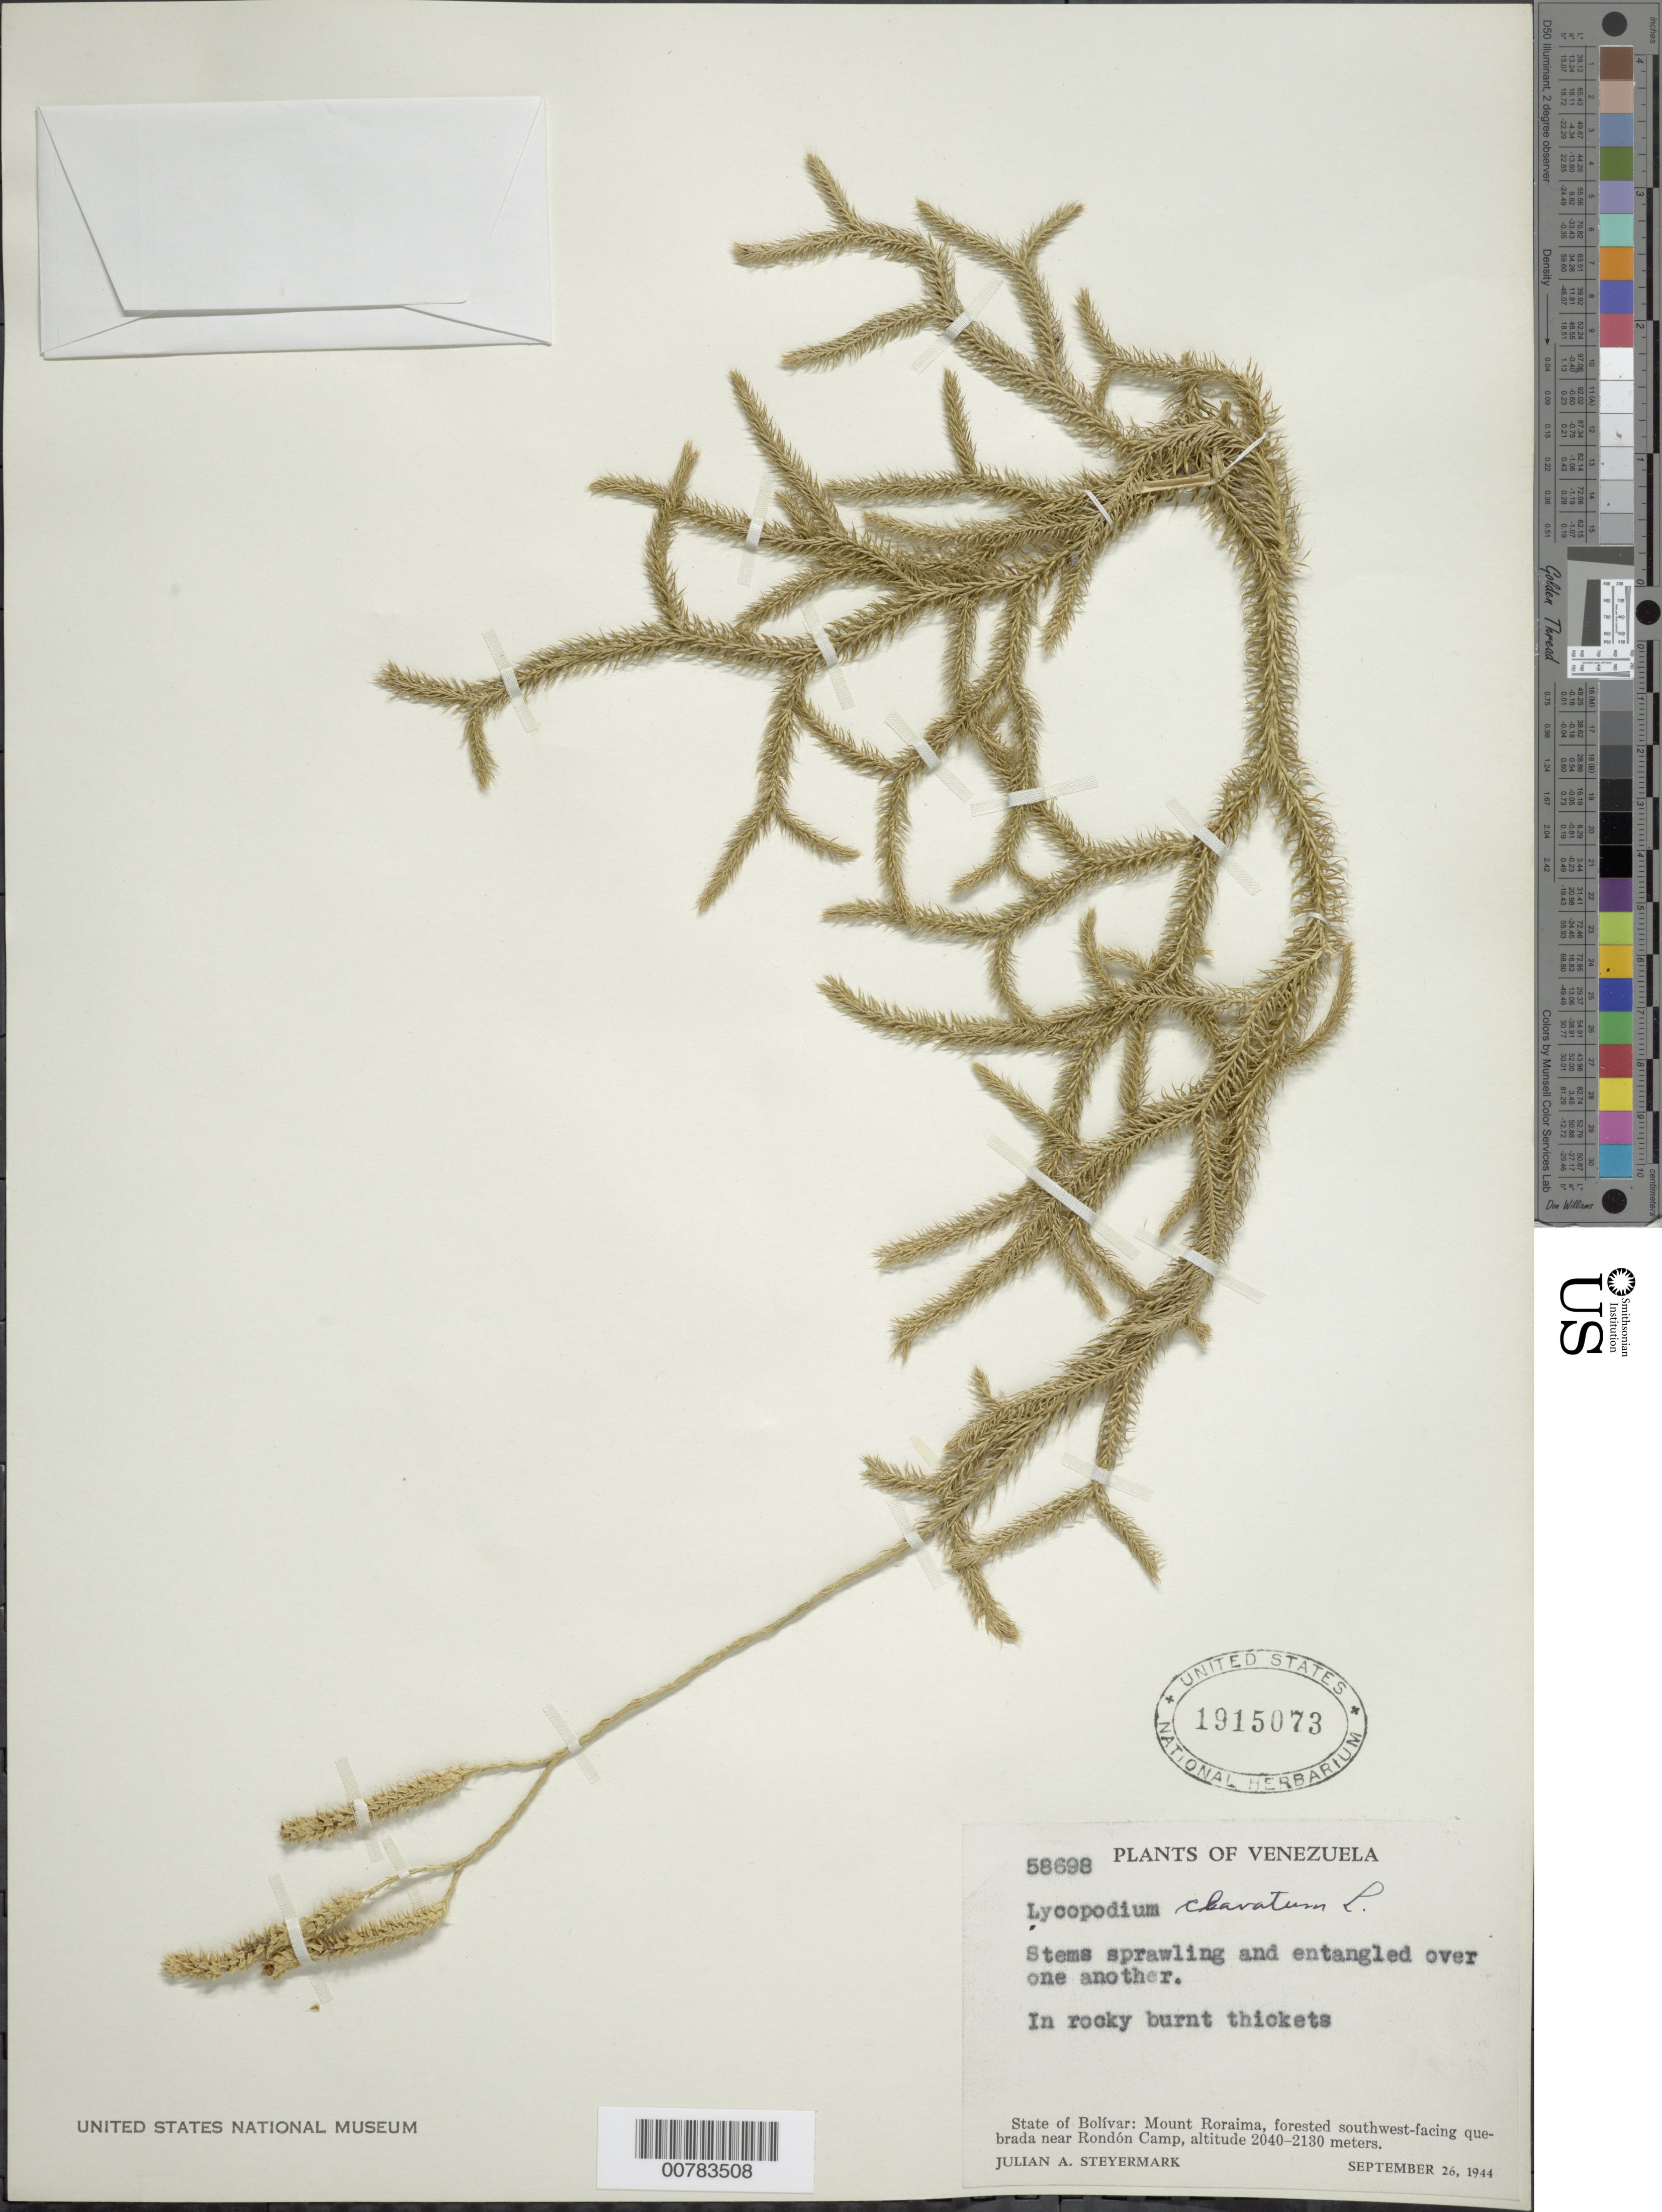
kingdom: Plantae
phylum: Tracheophyta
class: Lycopodiopsida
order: Lycopodiales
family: Lycopodiaceae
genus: Lycopodium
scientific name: Lycopodium clavatum subsp. clavatum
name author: L.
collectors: J. Steyermark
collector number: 58698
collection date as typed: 26-Sep-44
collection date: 1944-09-26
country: Venezuela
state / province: Bolívar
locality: Mt. Roraima, Rondón Camp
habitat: Forested southwest-facing quebrada; in rocky burnt thickets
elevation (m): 2040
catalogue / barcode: US 1915073